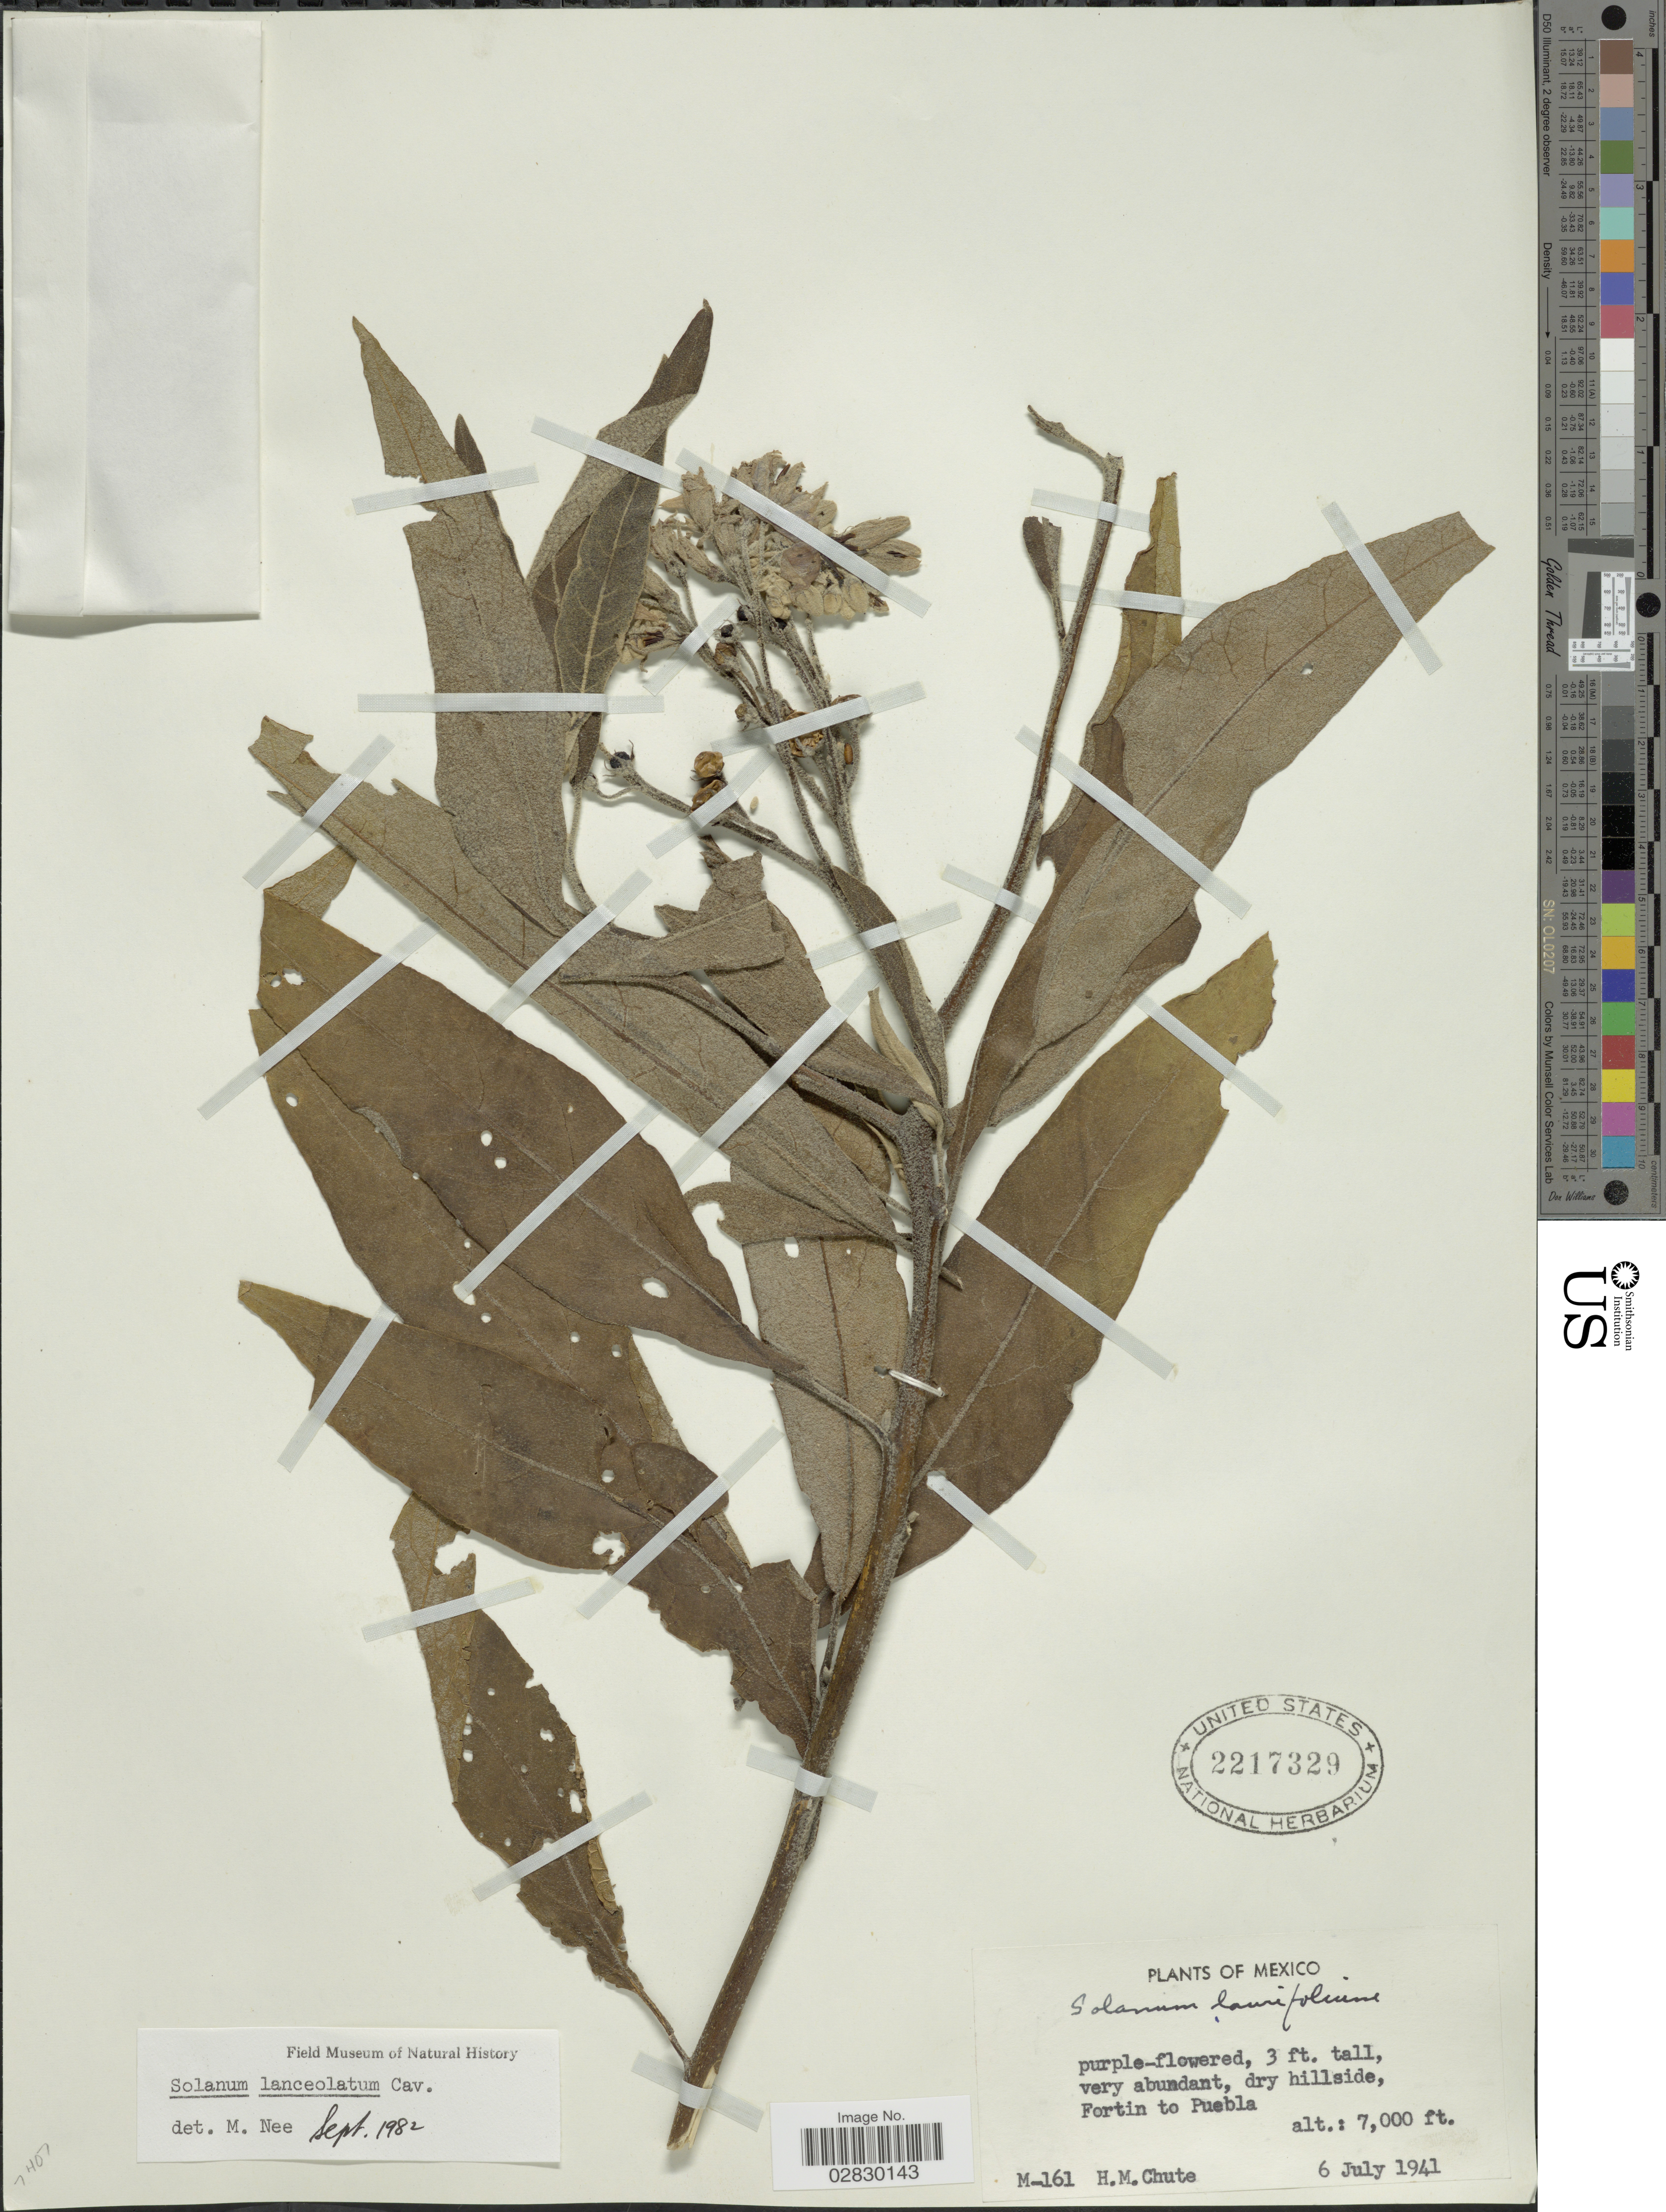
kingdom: Plantae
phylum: Tracheophyta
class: Magnoliopsida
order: Solanales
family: Solanaceae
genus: Solanum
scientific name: Solanum lanceolatum Berthault, nom. illeg.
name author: Berthault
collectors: H. Chute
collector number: M-161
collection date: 1941-07-06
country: Mexico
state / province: Puebla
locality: Fortin Puebla.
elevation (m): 2134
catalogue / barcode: US 2217329